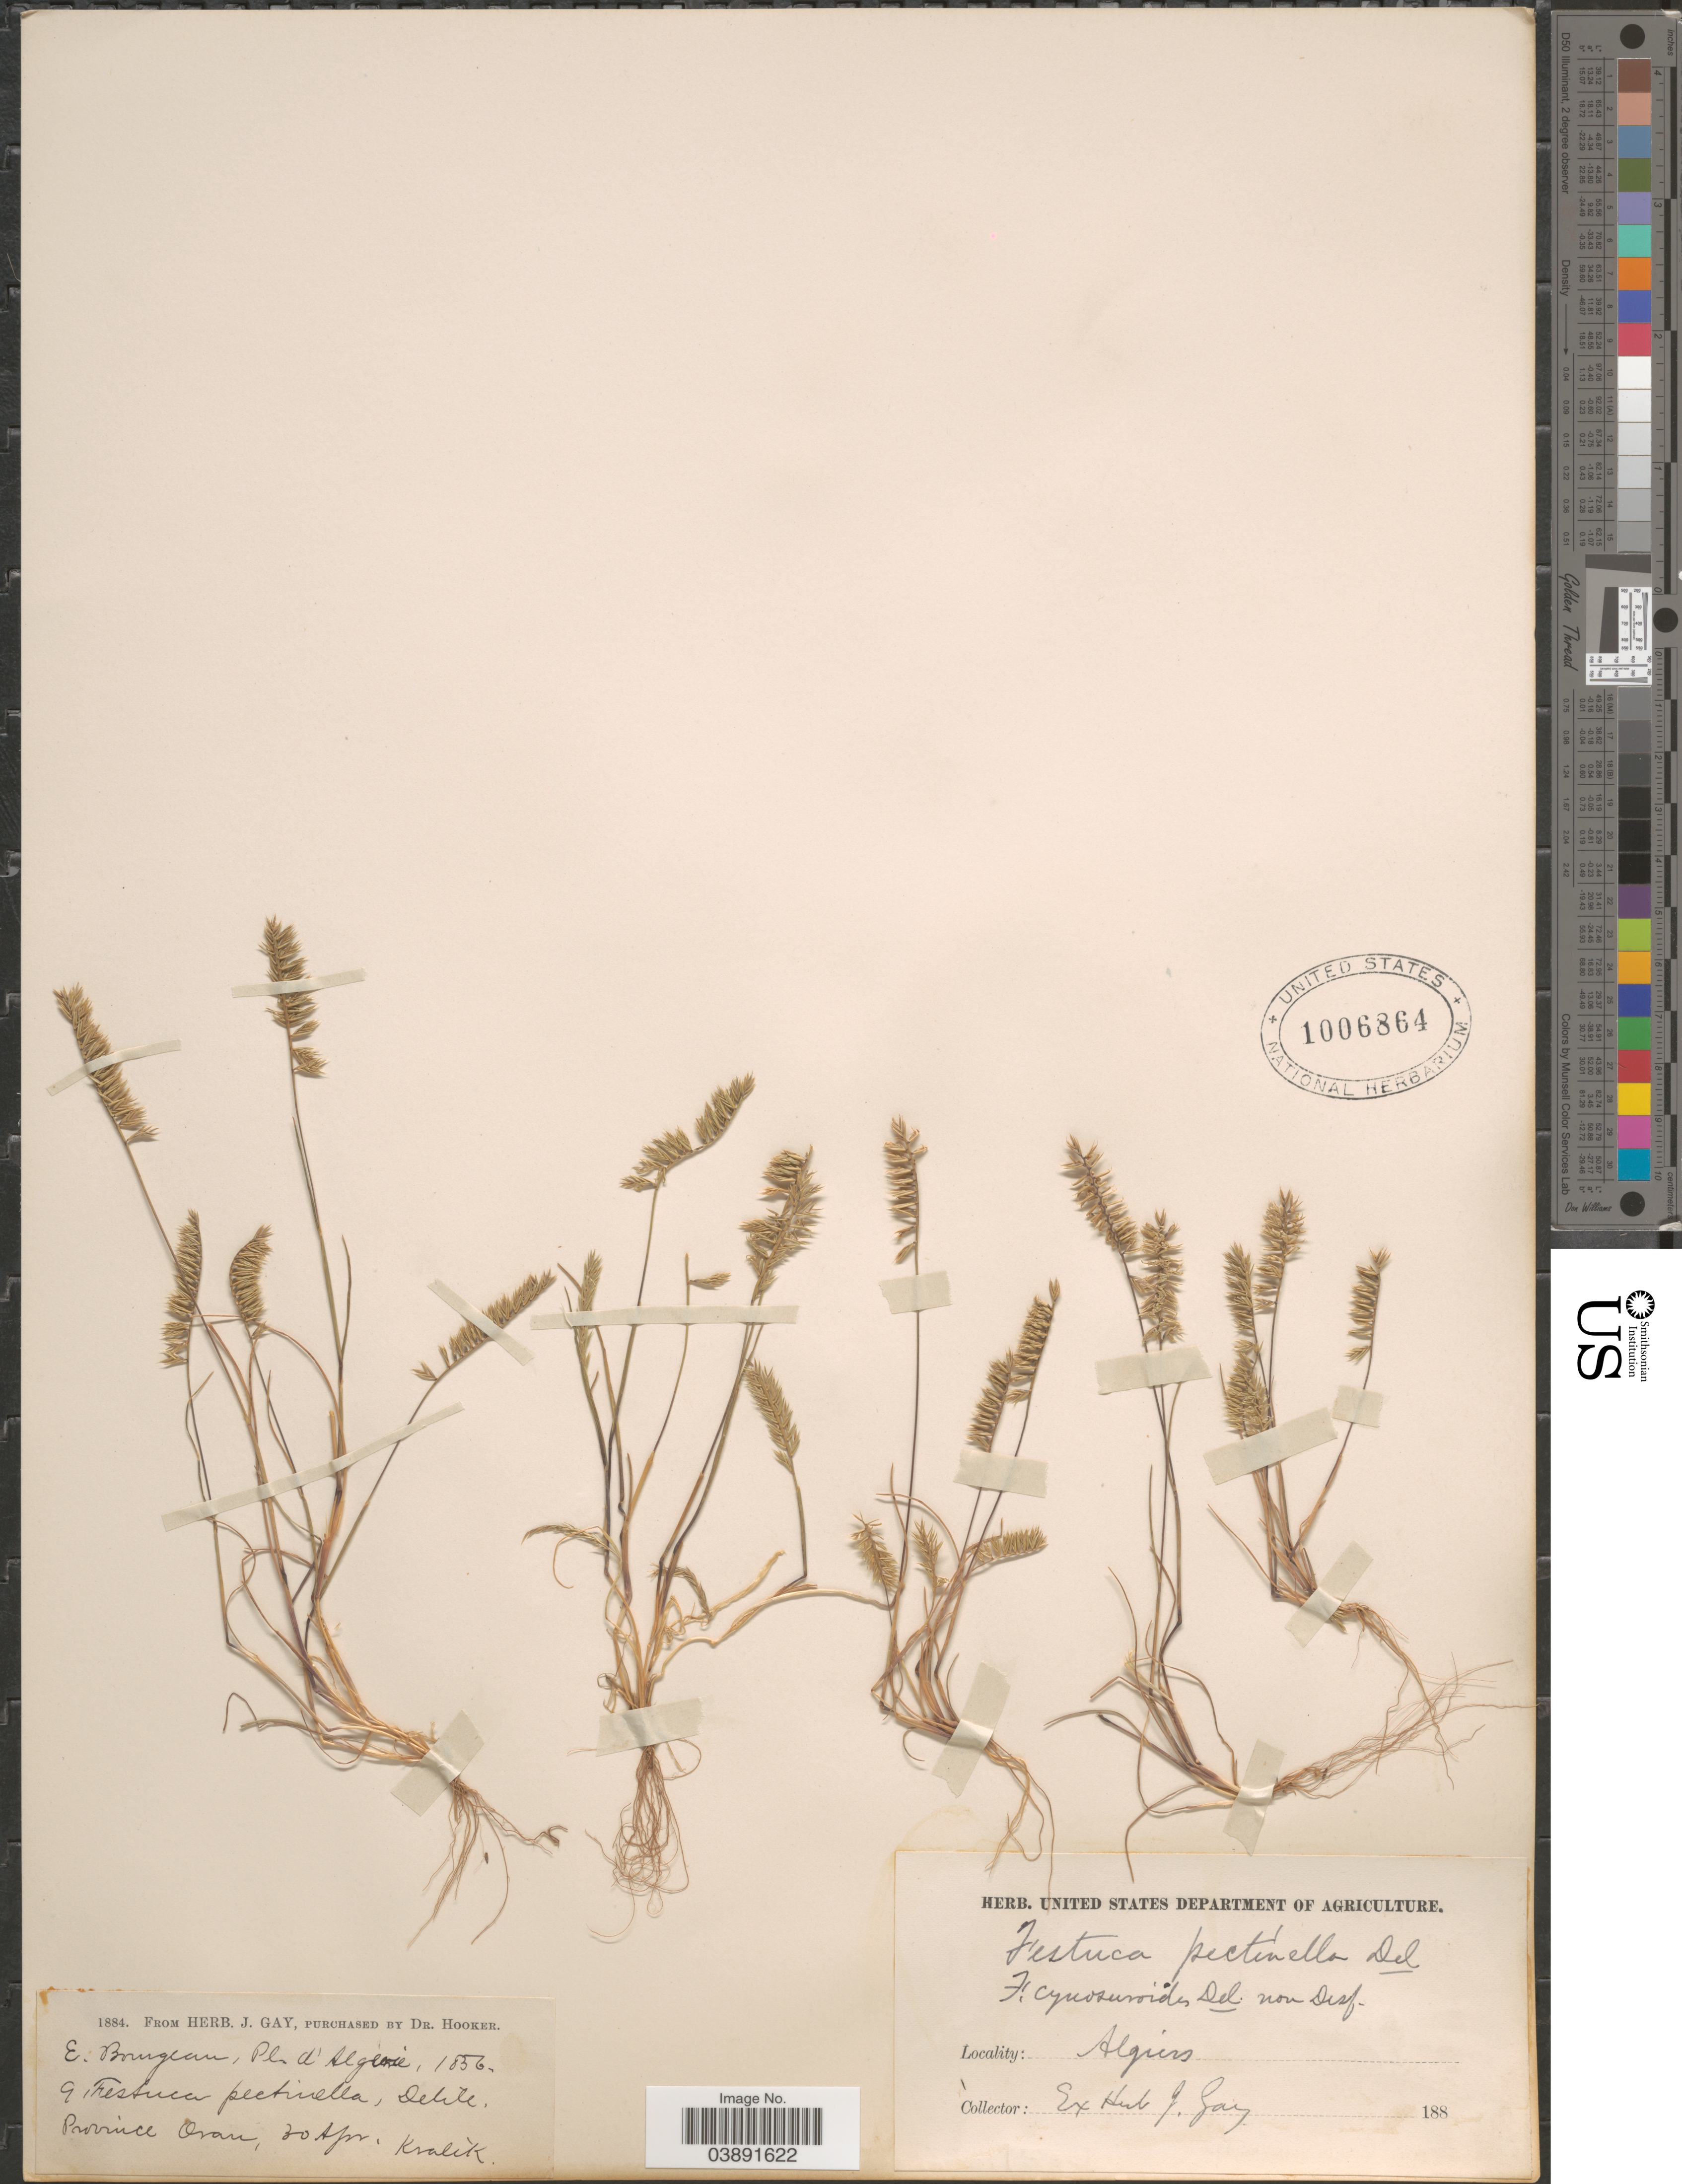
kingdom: Plantae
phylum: Tracheophyta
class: Liliopsida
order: Poales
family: Poaceae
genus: Festuca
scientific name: Festuca pectinella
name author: Delile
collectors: Kralik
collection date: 1856-04-30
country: Algeria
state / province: Oran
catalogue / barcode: US 1006864